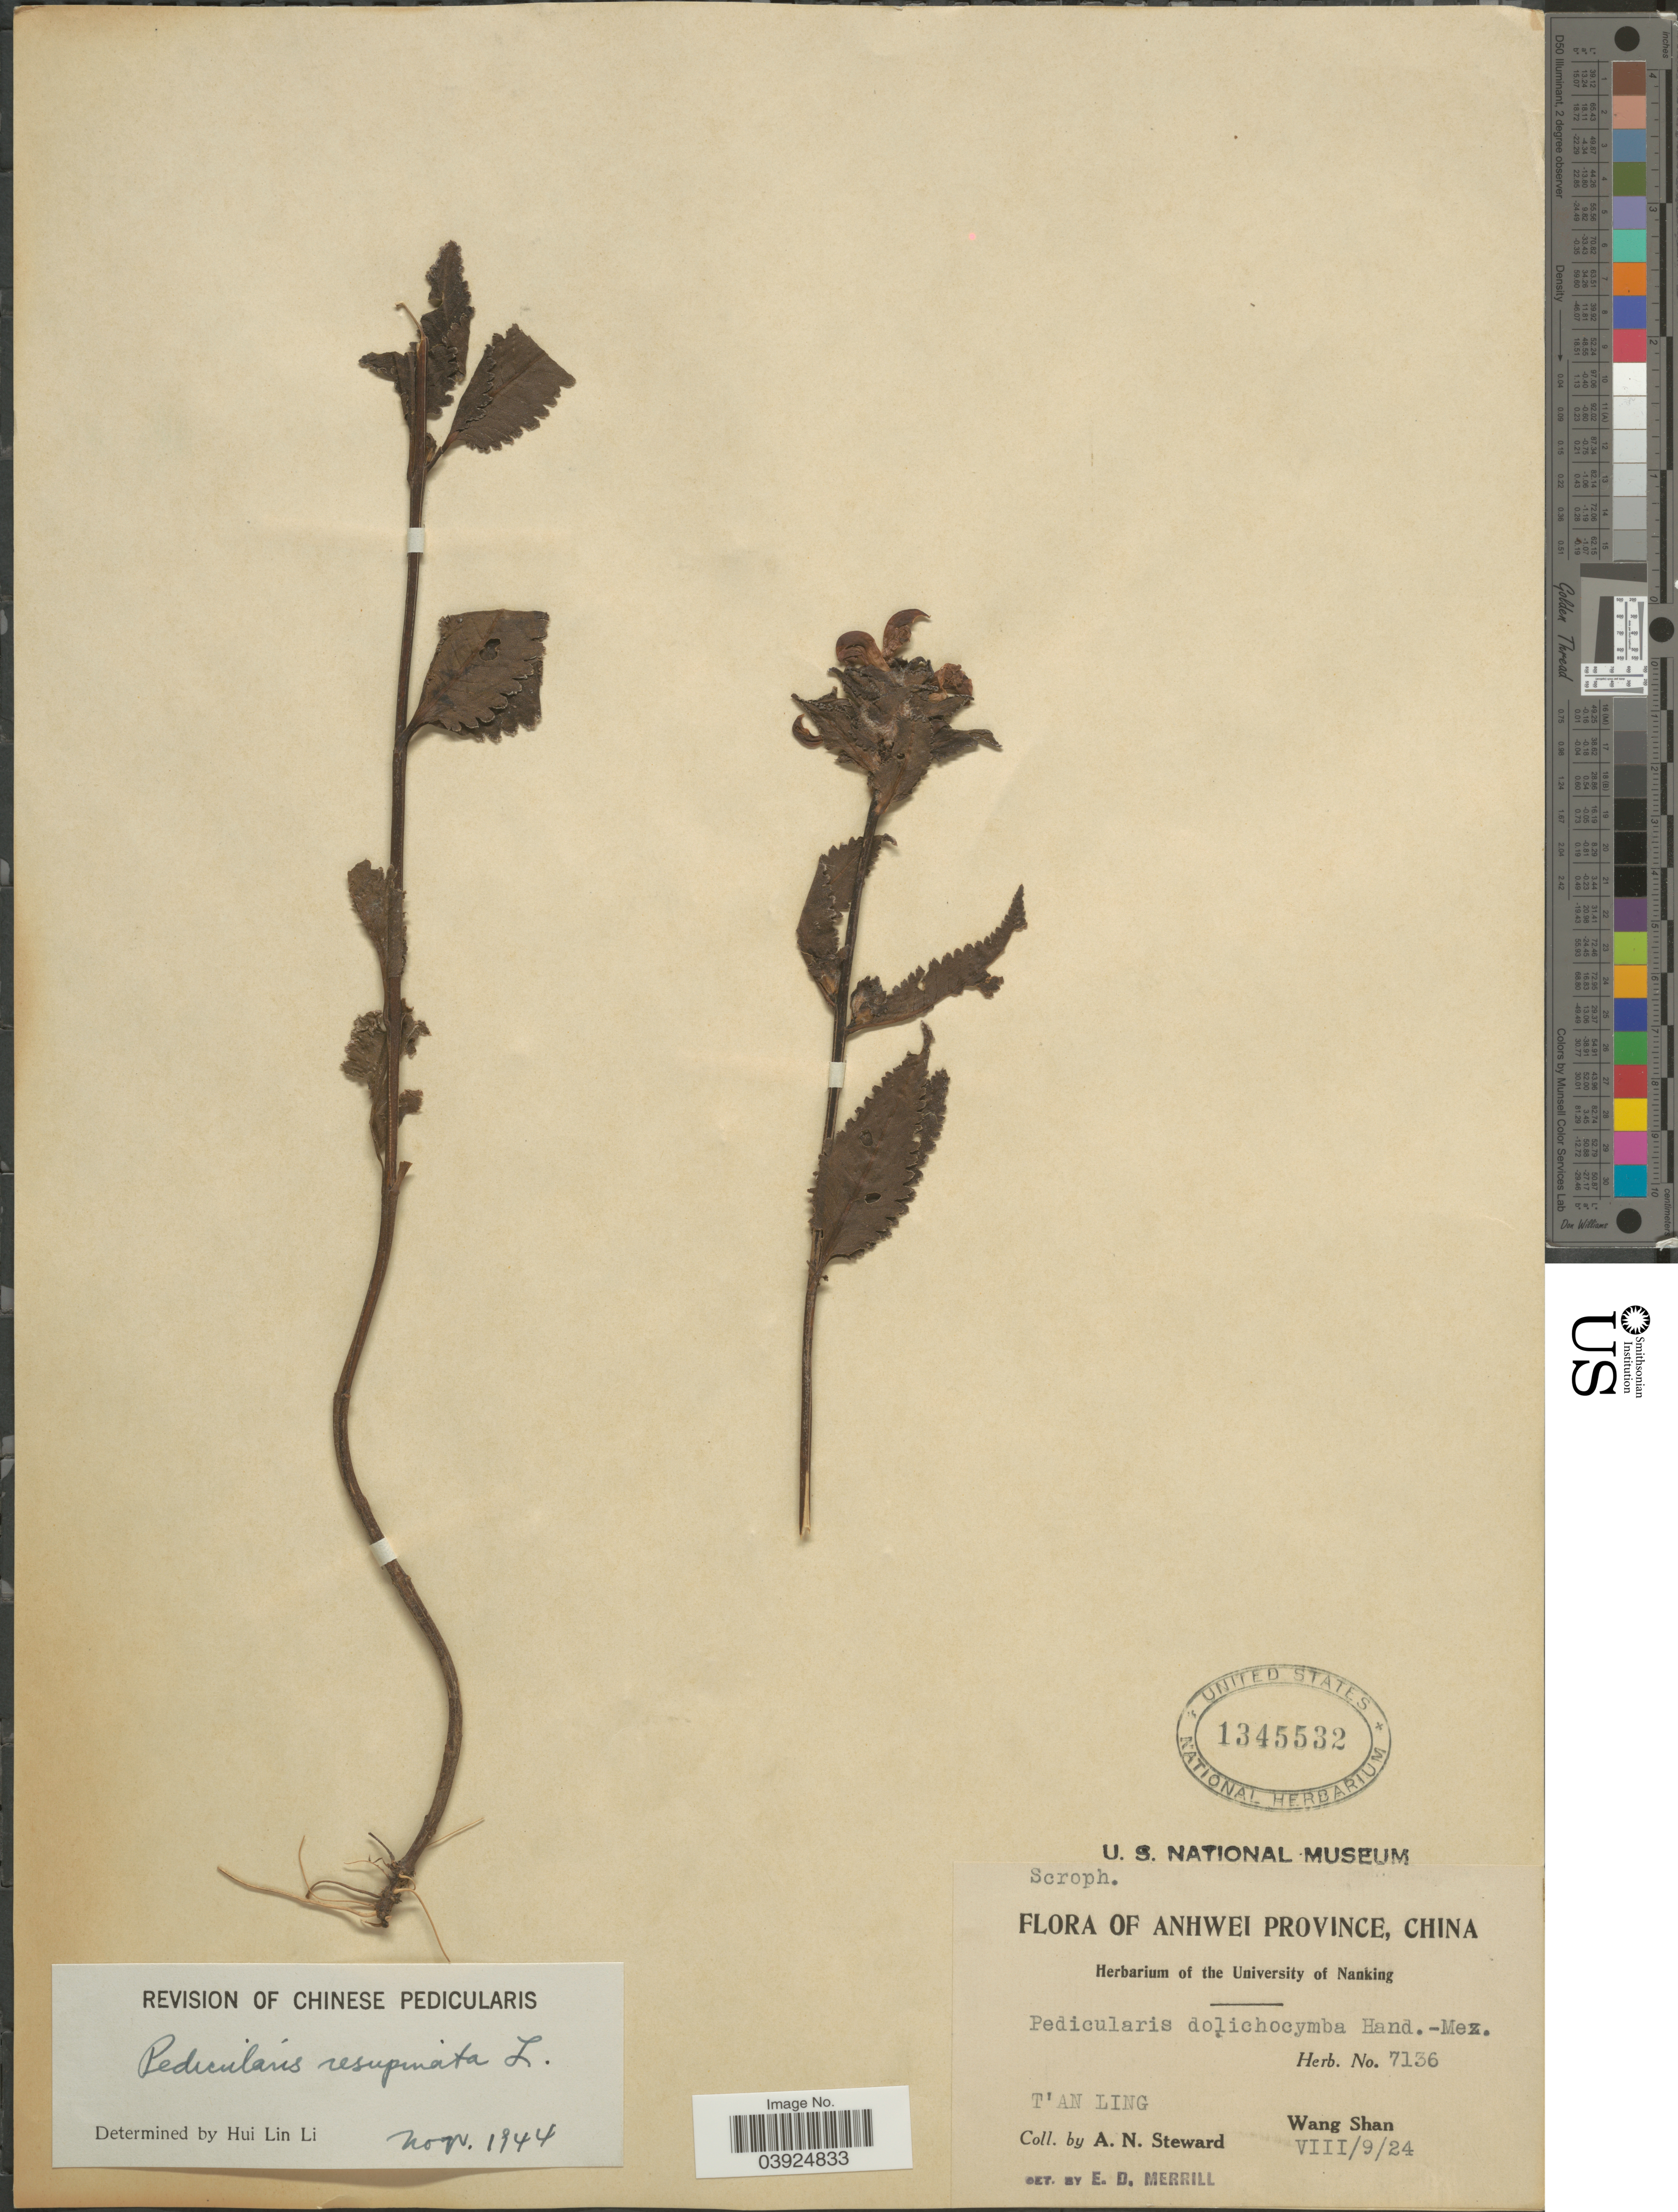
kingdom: Plantae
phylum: Tracheophyta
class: Magnoliopsida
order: Lamiales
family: Orobanchaceae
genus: Pedicularis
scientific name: Pedicularis resupinata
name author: L.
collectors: A. N. Steward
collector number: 7136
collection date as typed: Transcribed d/m/y: 9/8/24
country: China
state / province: Anhui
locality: Anhwei Province. T'an Ling. Wang Shan.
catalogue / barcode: US 1345532